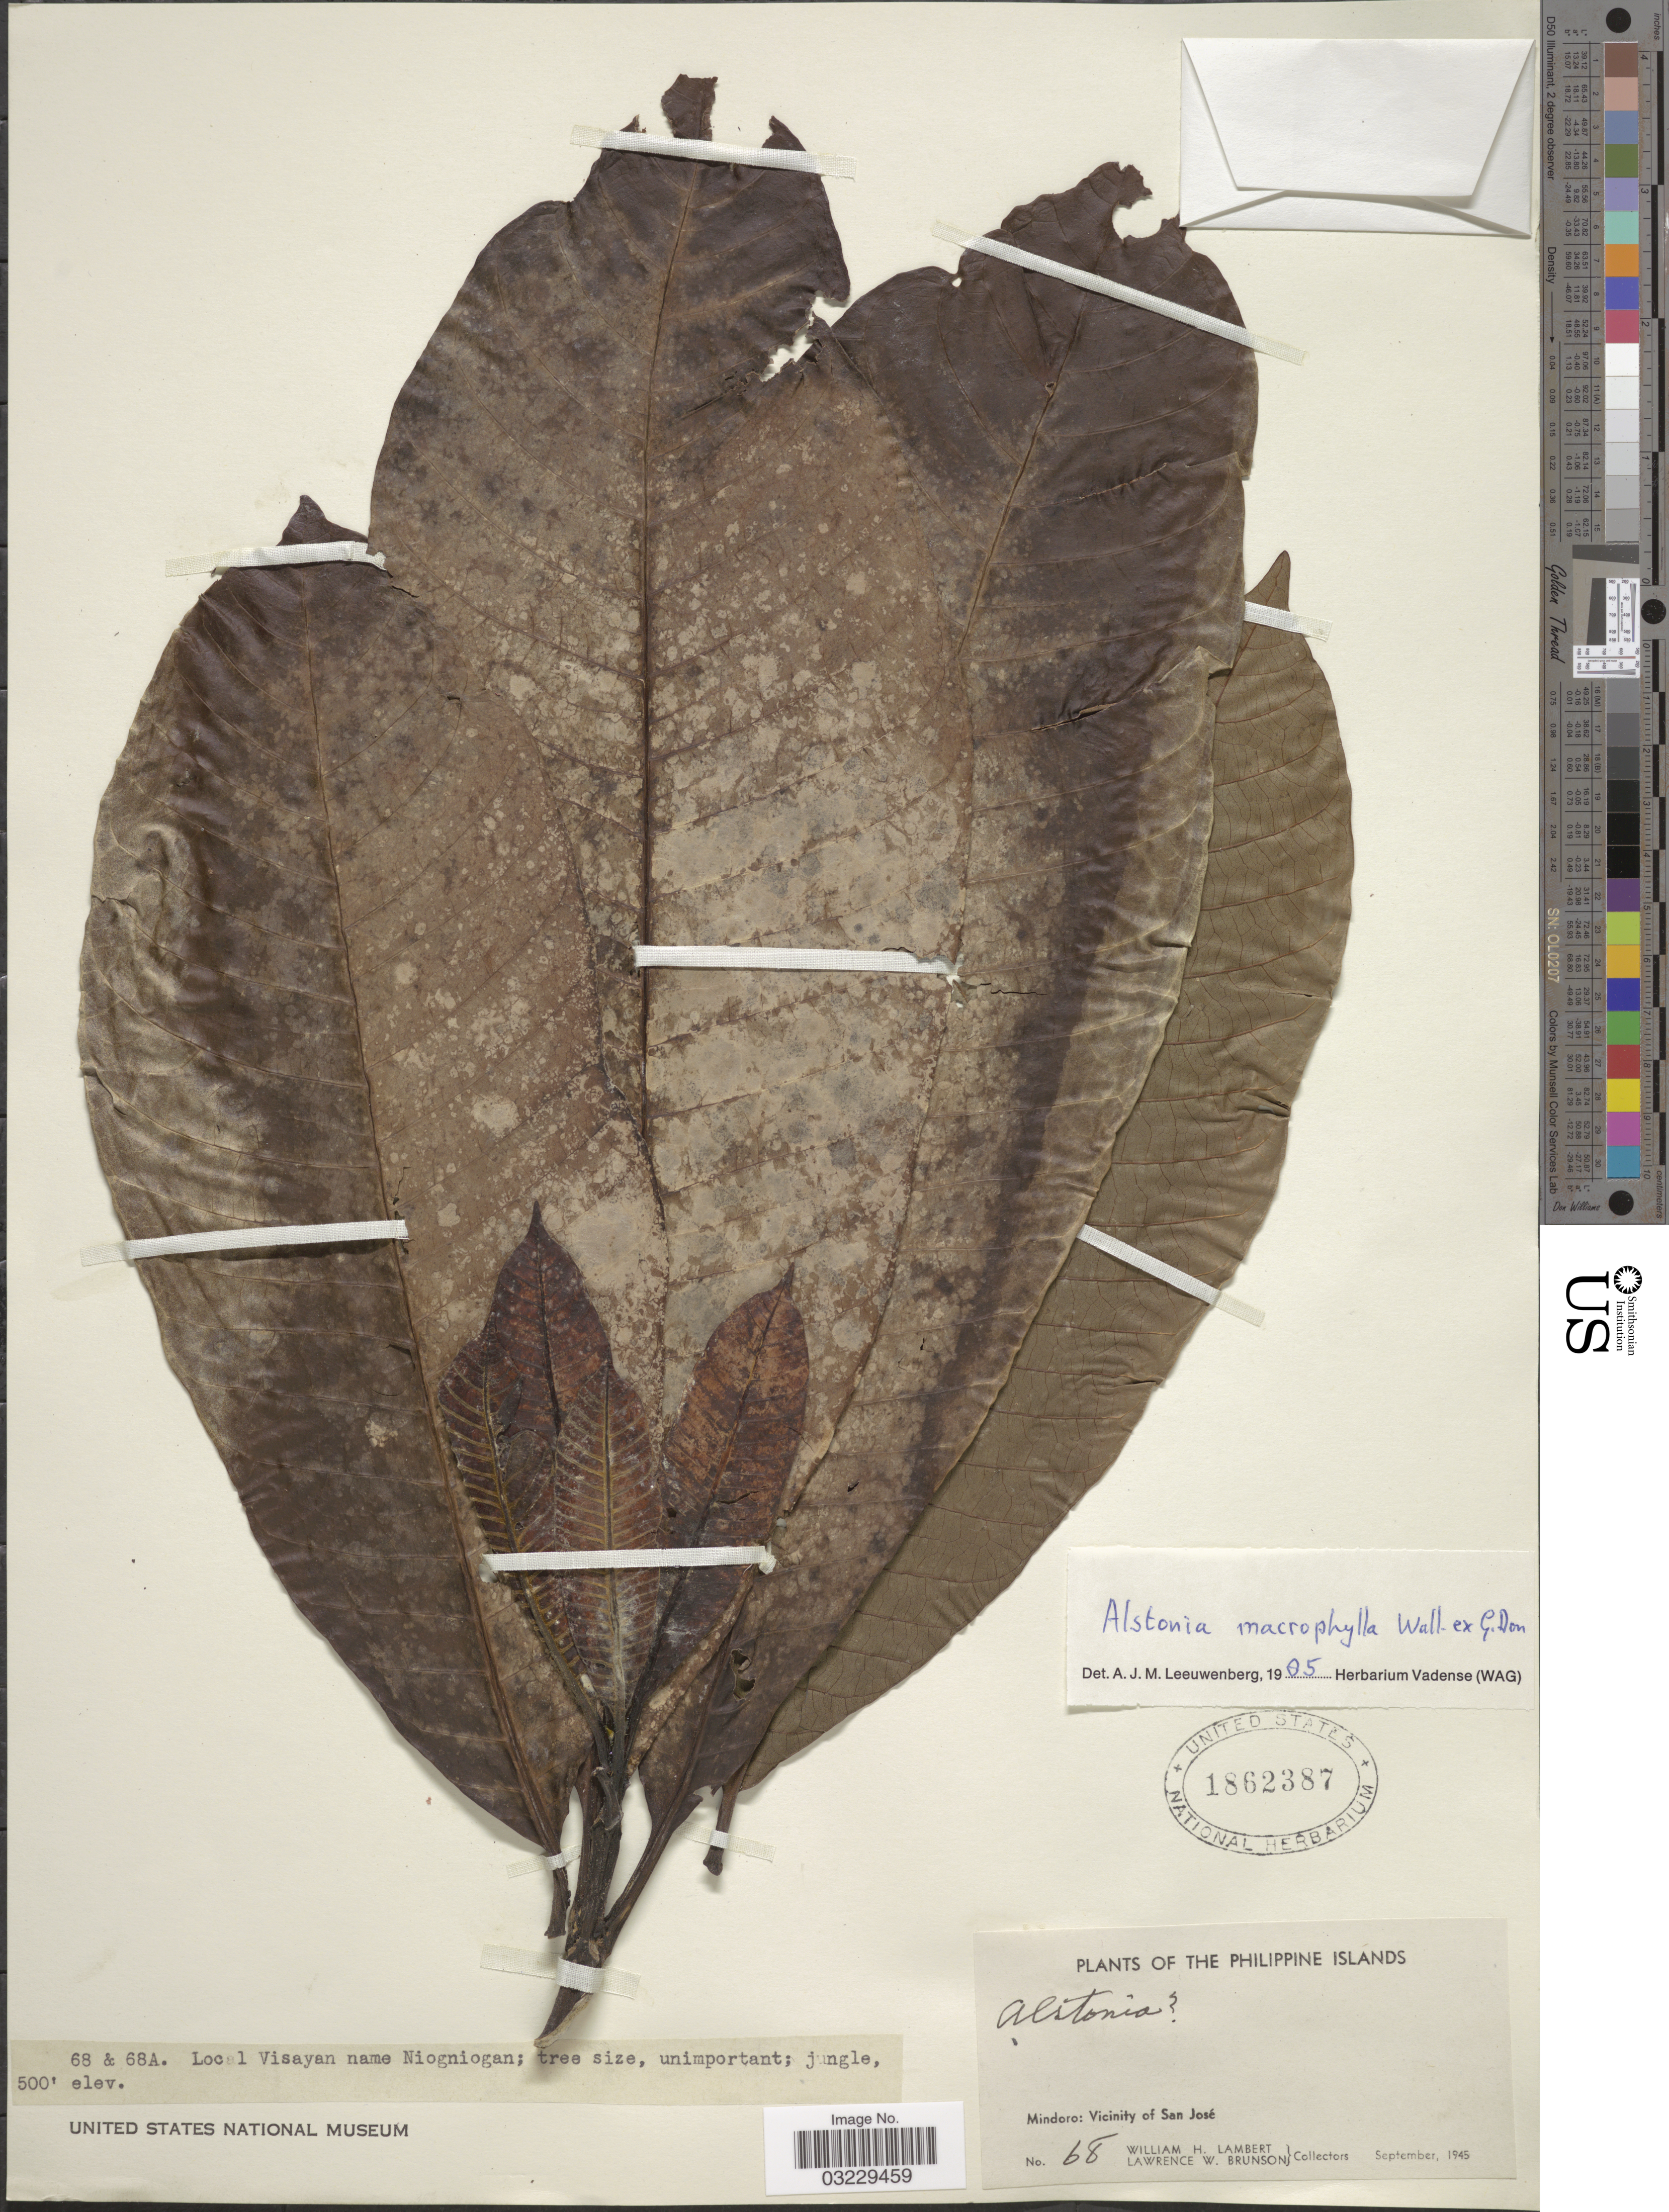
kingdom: Plantae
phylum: Tracheophyta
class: Magnoliopsida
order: Gentianales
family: Apocynaceae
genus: Alstonia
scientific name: Alstonia macrophylla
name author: Wall. ex G. Don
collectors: W. Lambert & L. Brunson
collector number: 68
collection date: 1945-09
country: Philippines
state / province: Mimaropa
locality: The Philippine Islands, Mindoro: Vicinity of San José.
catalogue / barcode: US 1862387